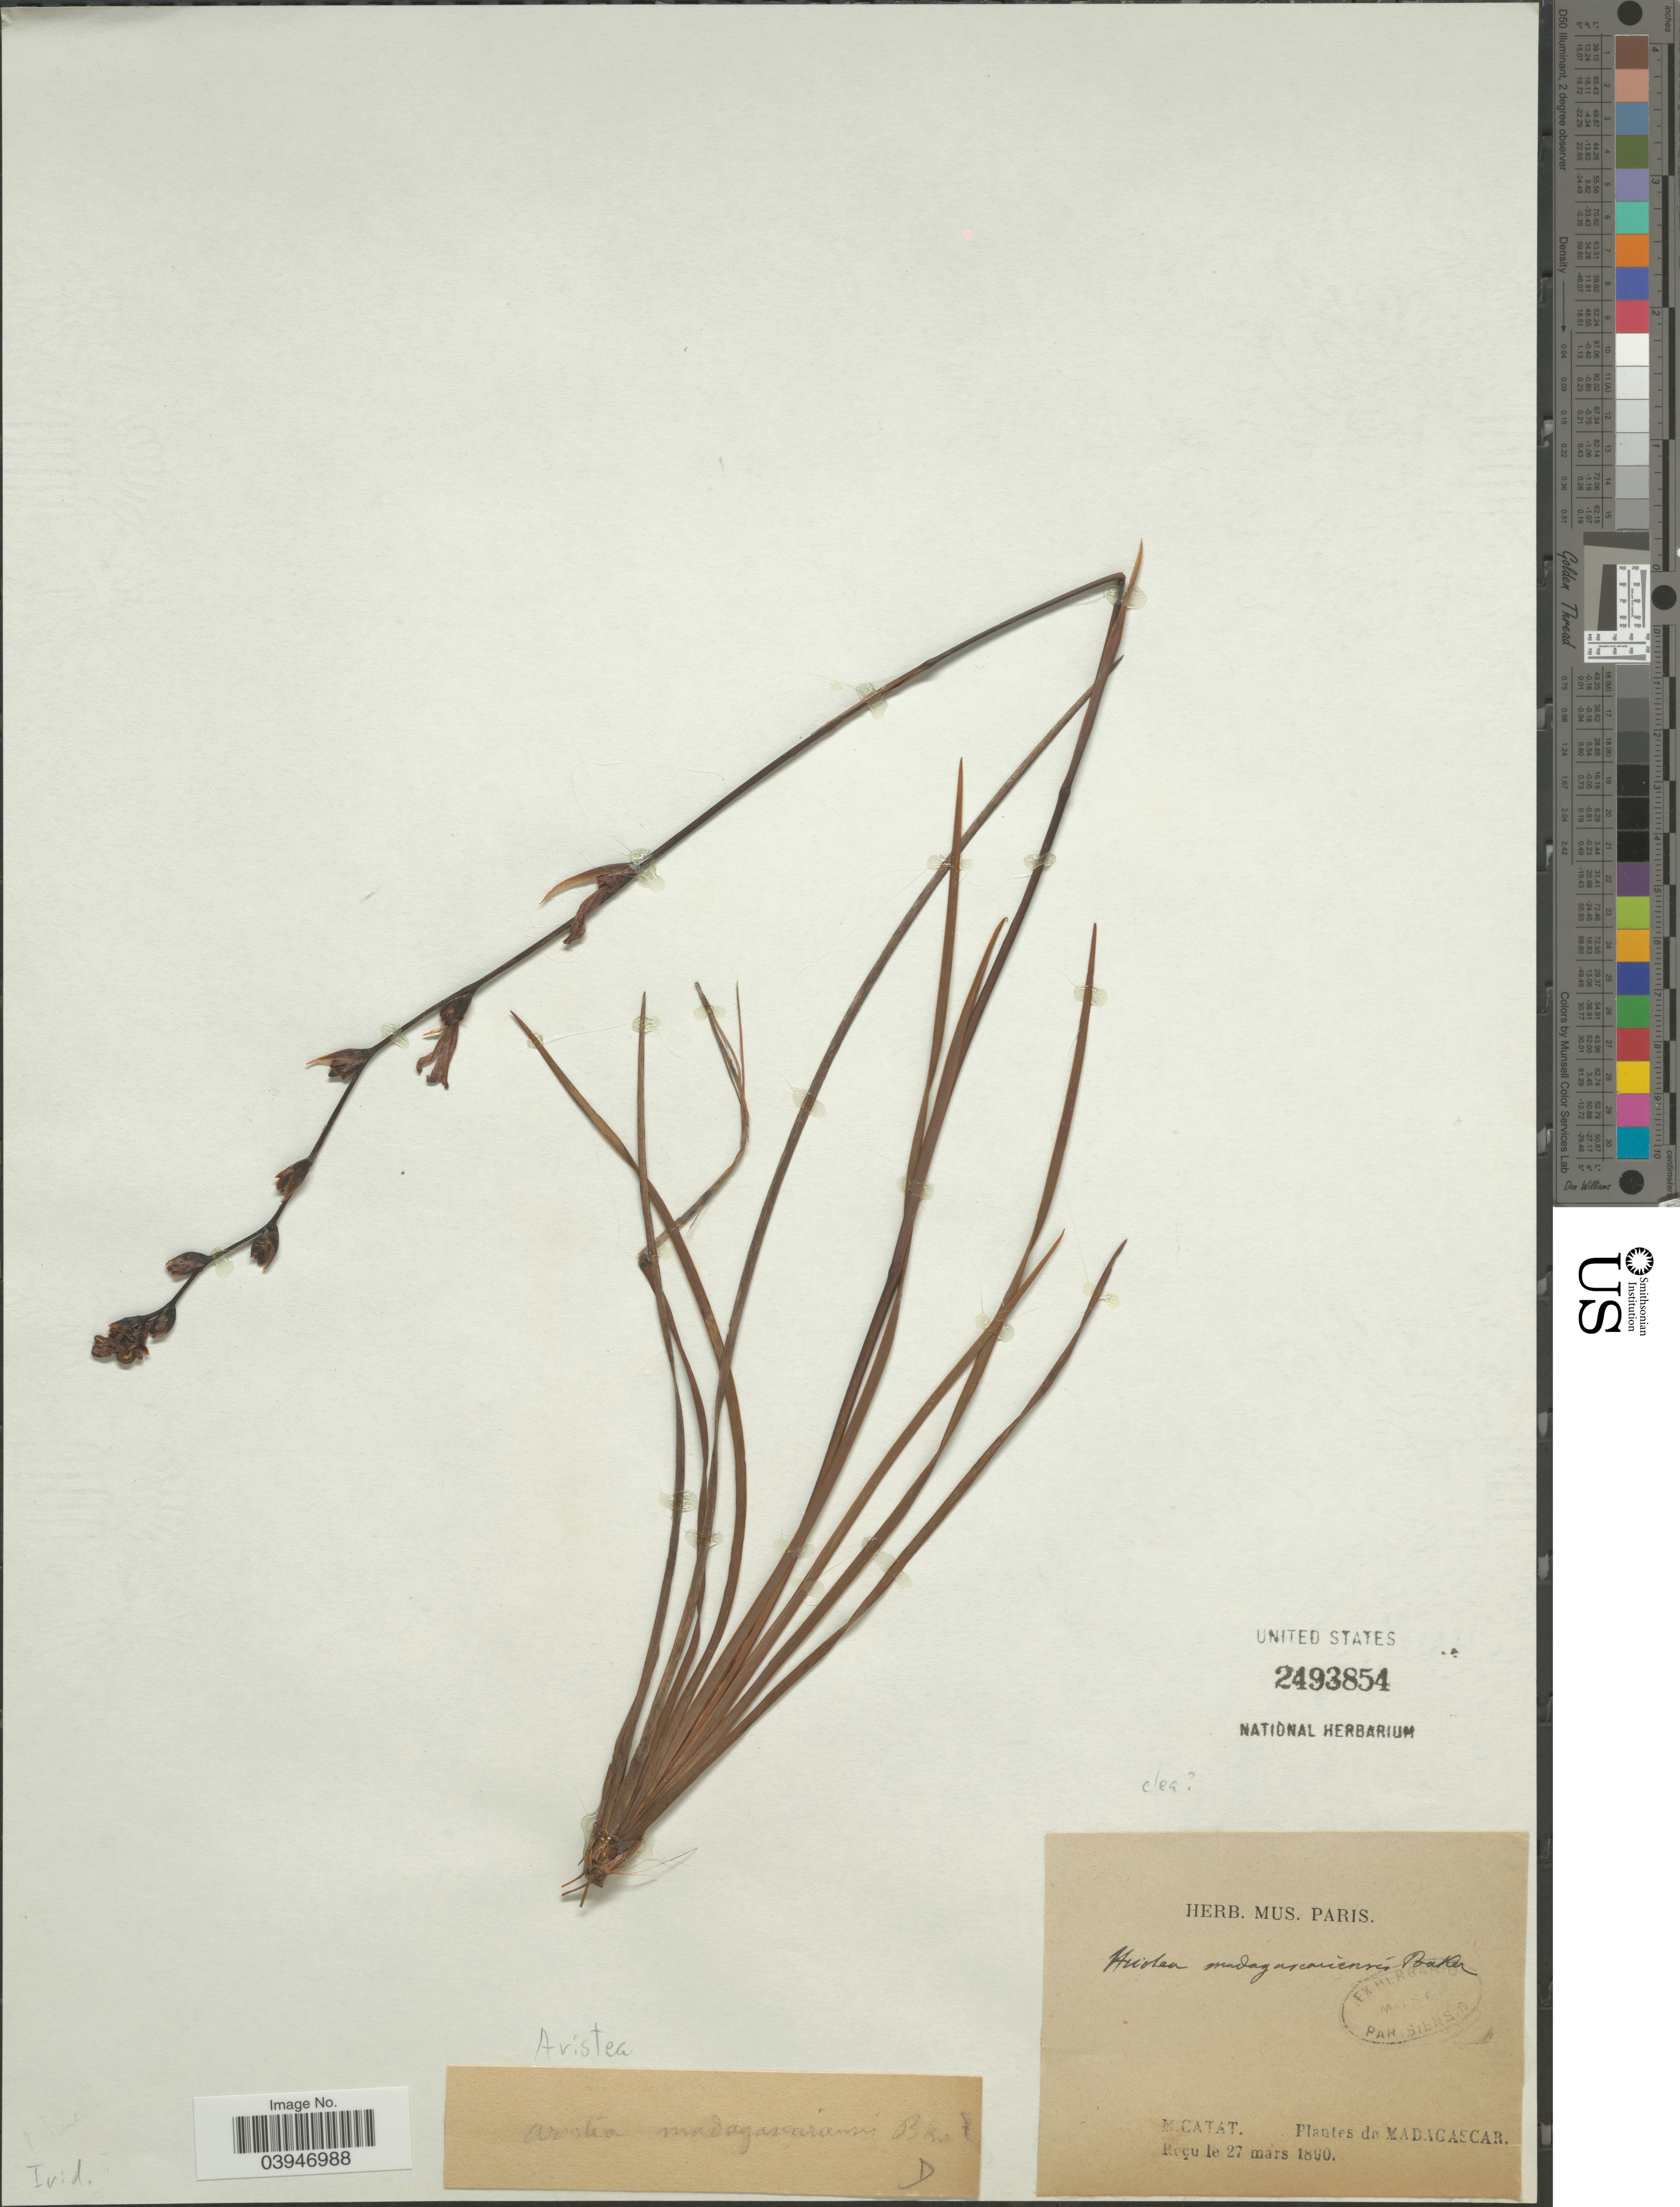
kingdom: Plantae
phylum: Tracheophyta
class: Liliopsida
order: Asparagales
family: Iridaceae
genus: Aristea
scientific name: Aristea madagascariensis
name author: Baker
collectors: M. Catat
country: Madagascar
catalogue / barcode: US 2493854